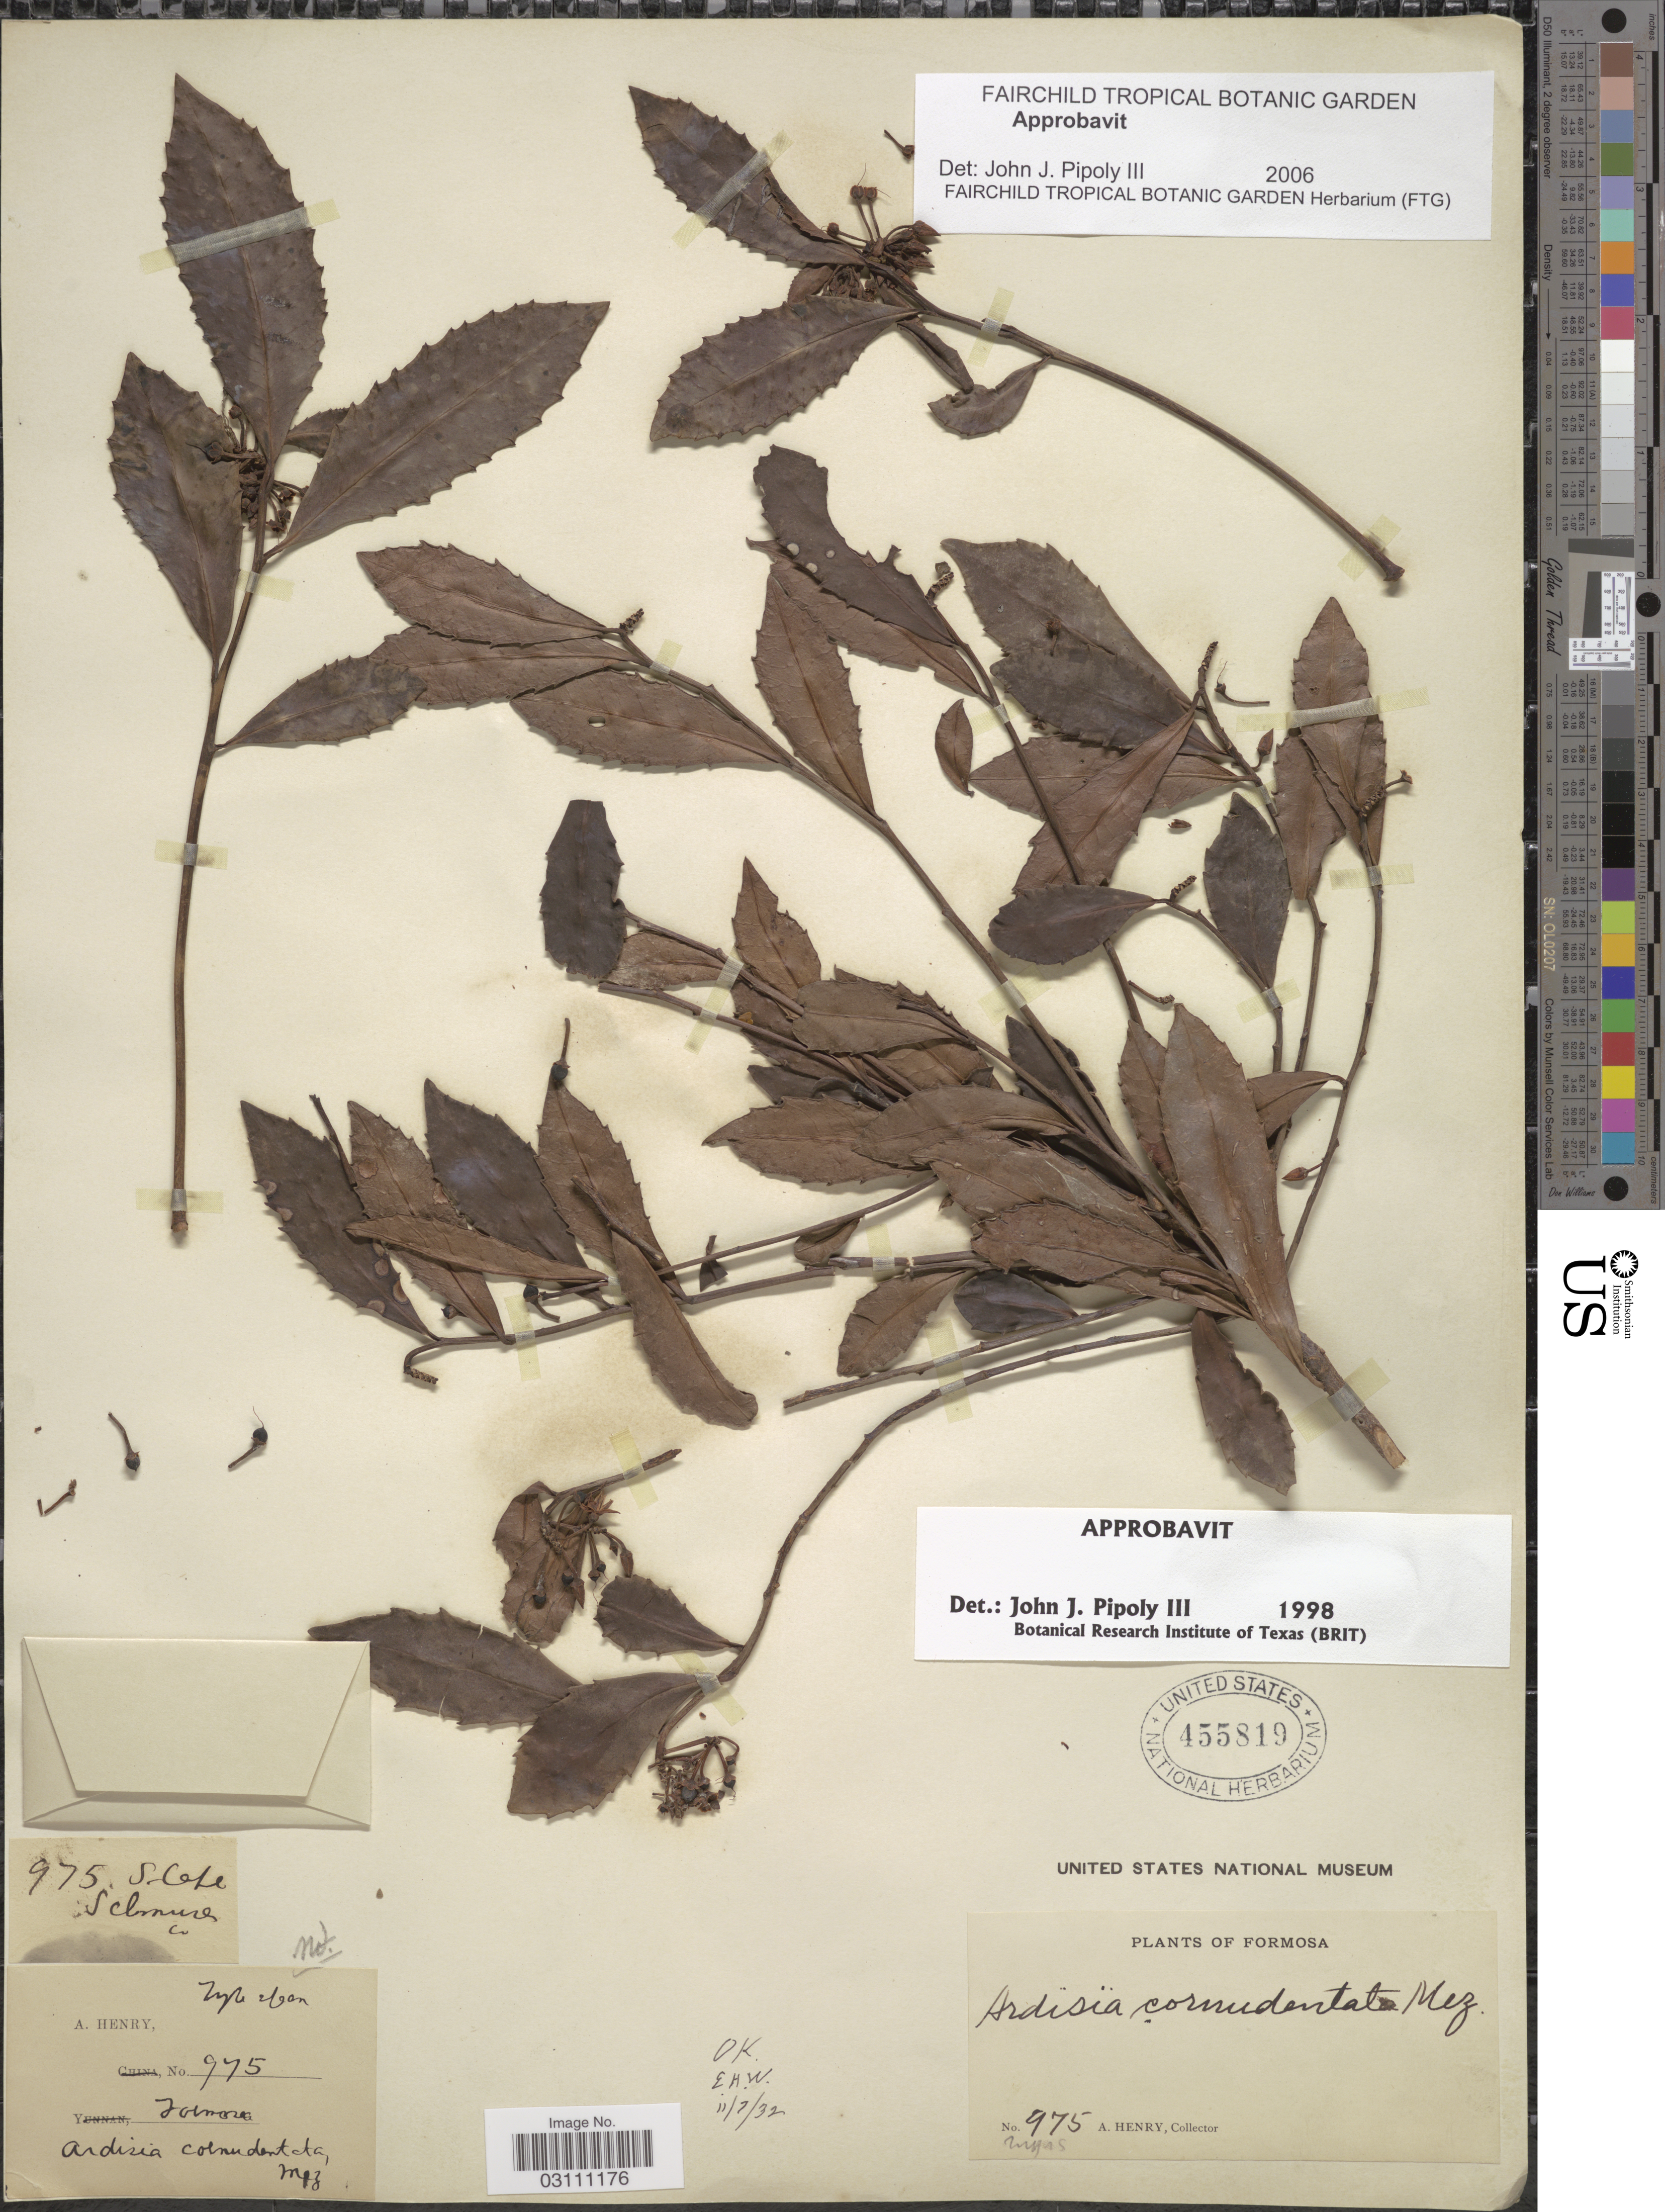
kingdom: Plantae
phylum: Tracheophyta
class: Magnoliopsida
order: Ericales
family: Primulaceae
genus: Ardisia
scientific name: Ardisia cornudentata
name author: Mez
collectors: A. Henry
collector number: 975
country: Taiwan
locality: Formosa, S. Cape. Schmüser.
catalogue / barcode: US 455819